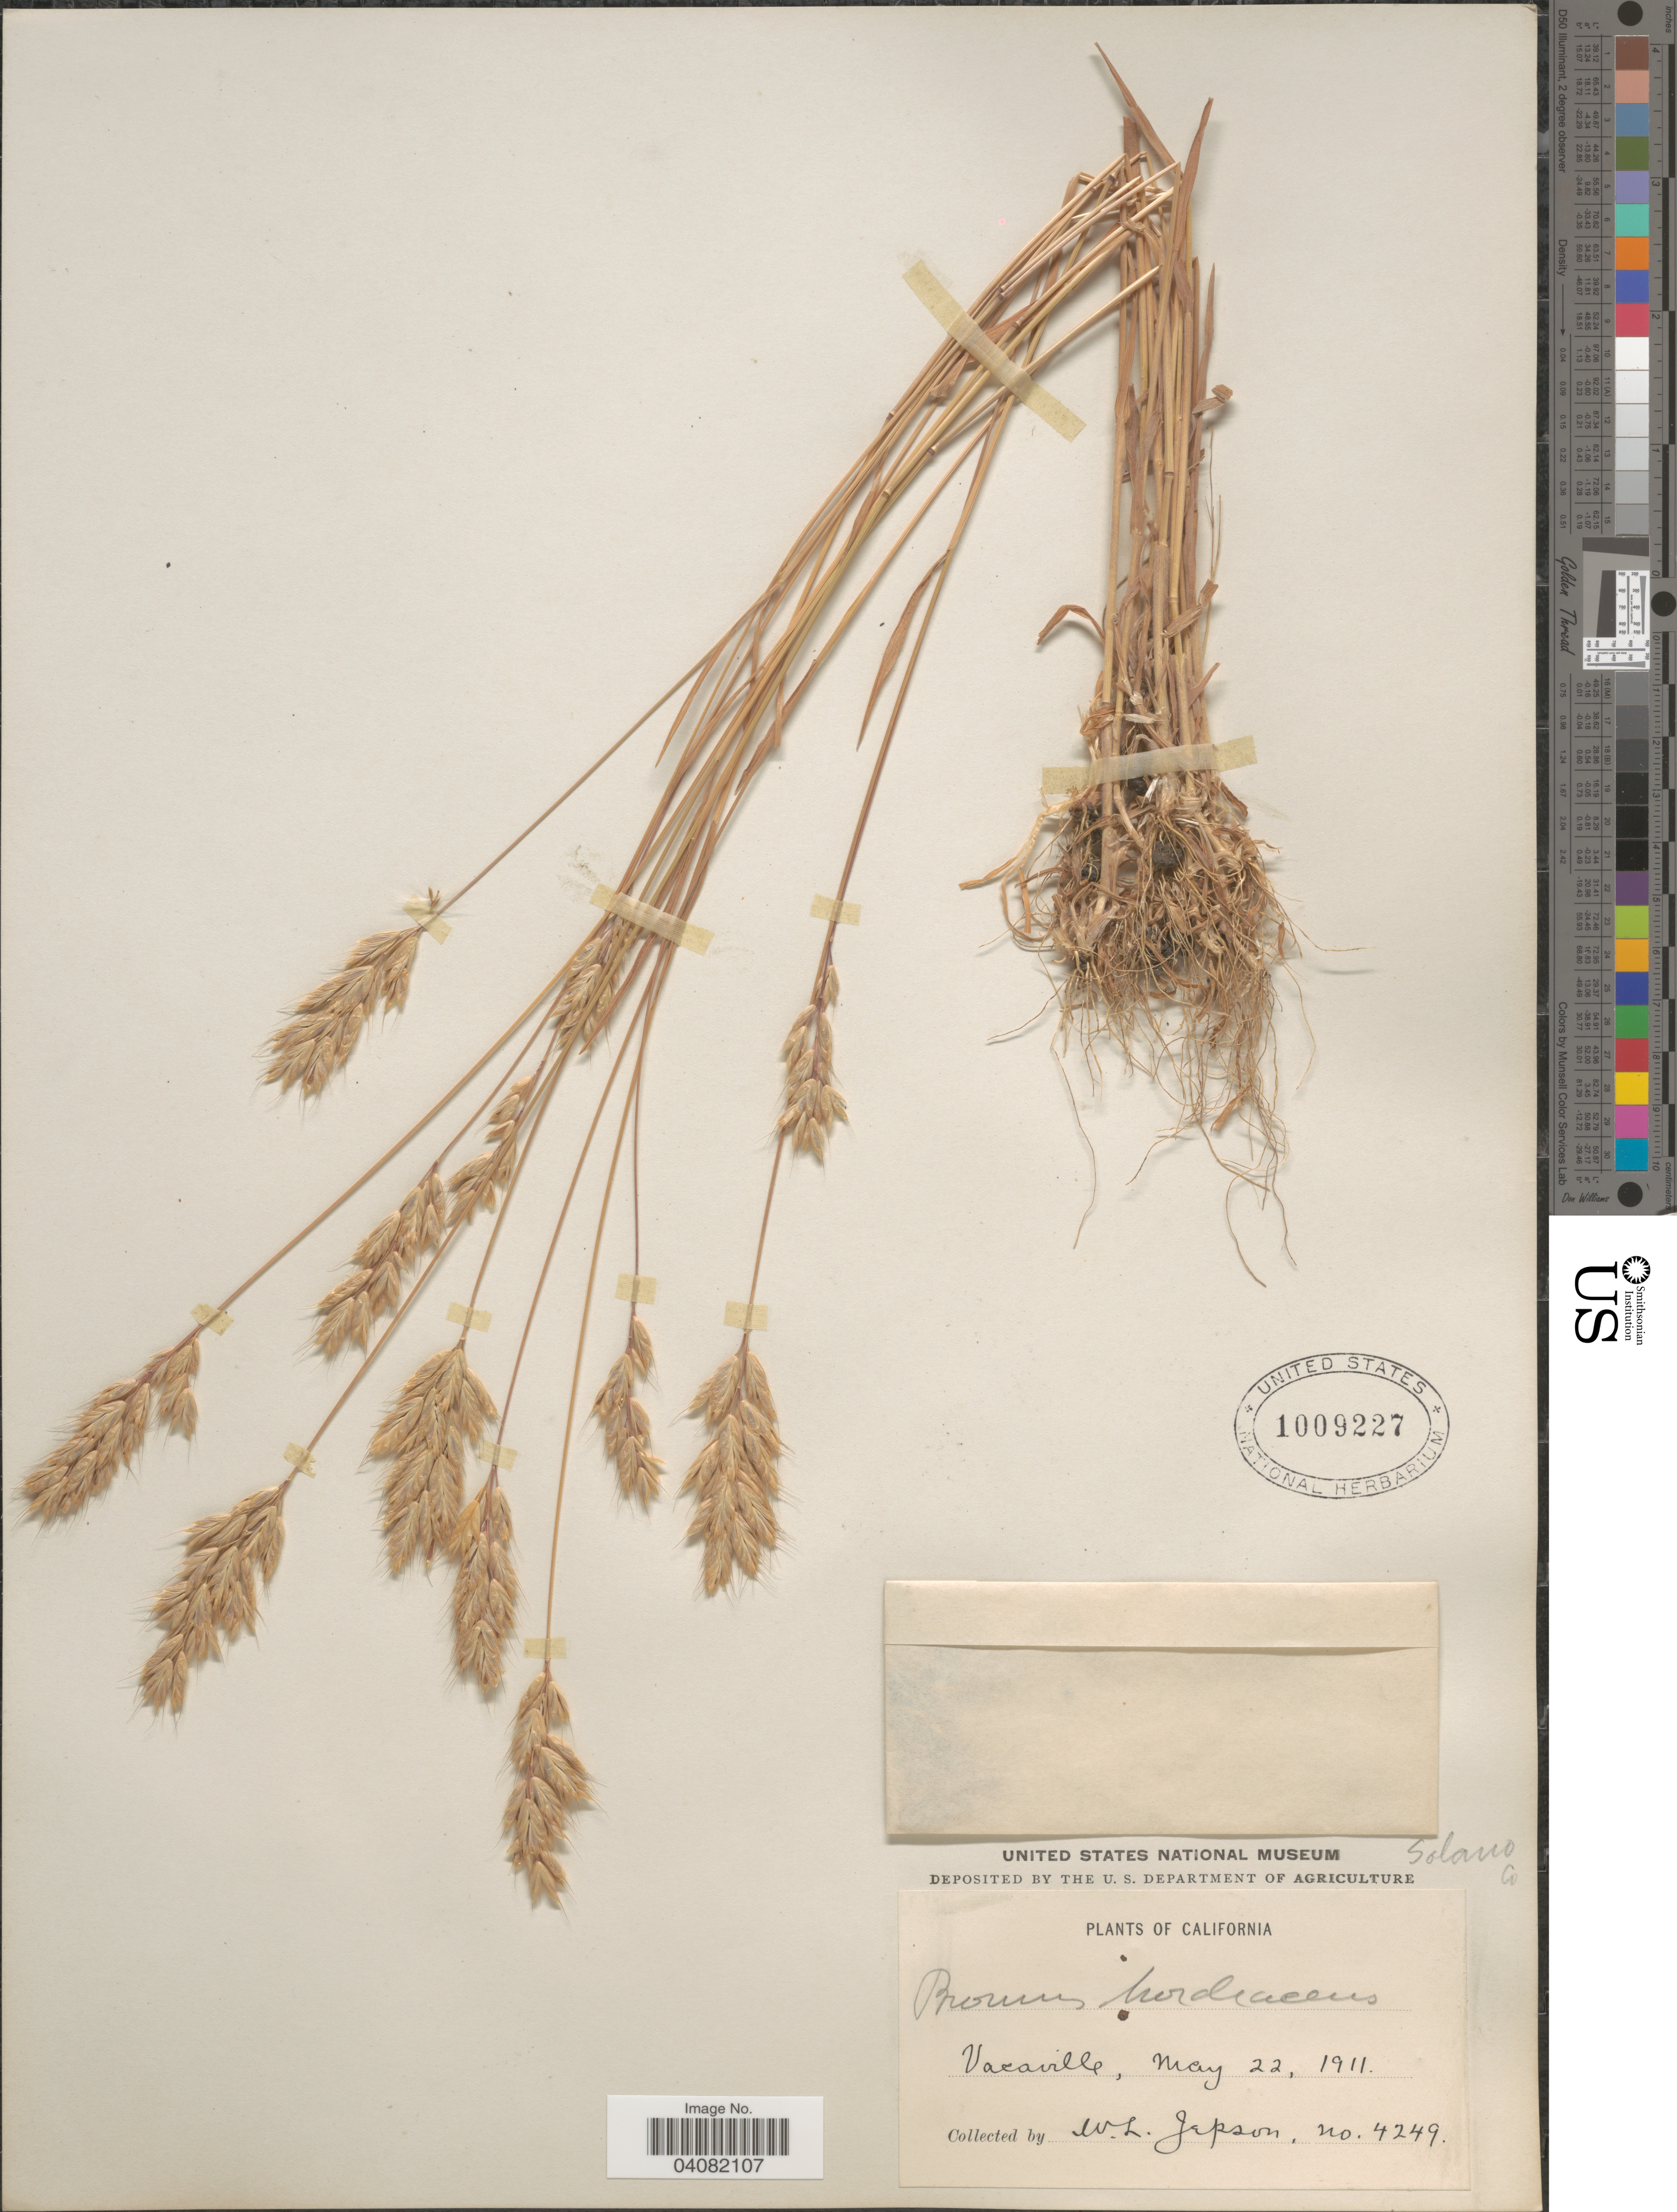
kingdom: Plantae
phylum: Tracheophyta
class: Liliopsida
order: Poales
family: Poaceae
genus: Bromus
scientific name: Bromus hordeaceus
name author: L.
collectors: W. L. Jepson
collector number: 4249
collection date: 1911-05-22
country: United States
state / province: California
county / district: Solano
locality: Solano Co. Vacaville.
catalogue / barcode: US 1009227